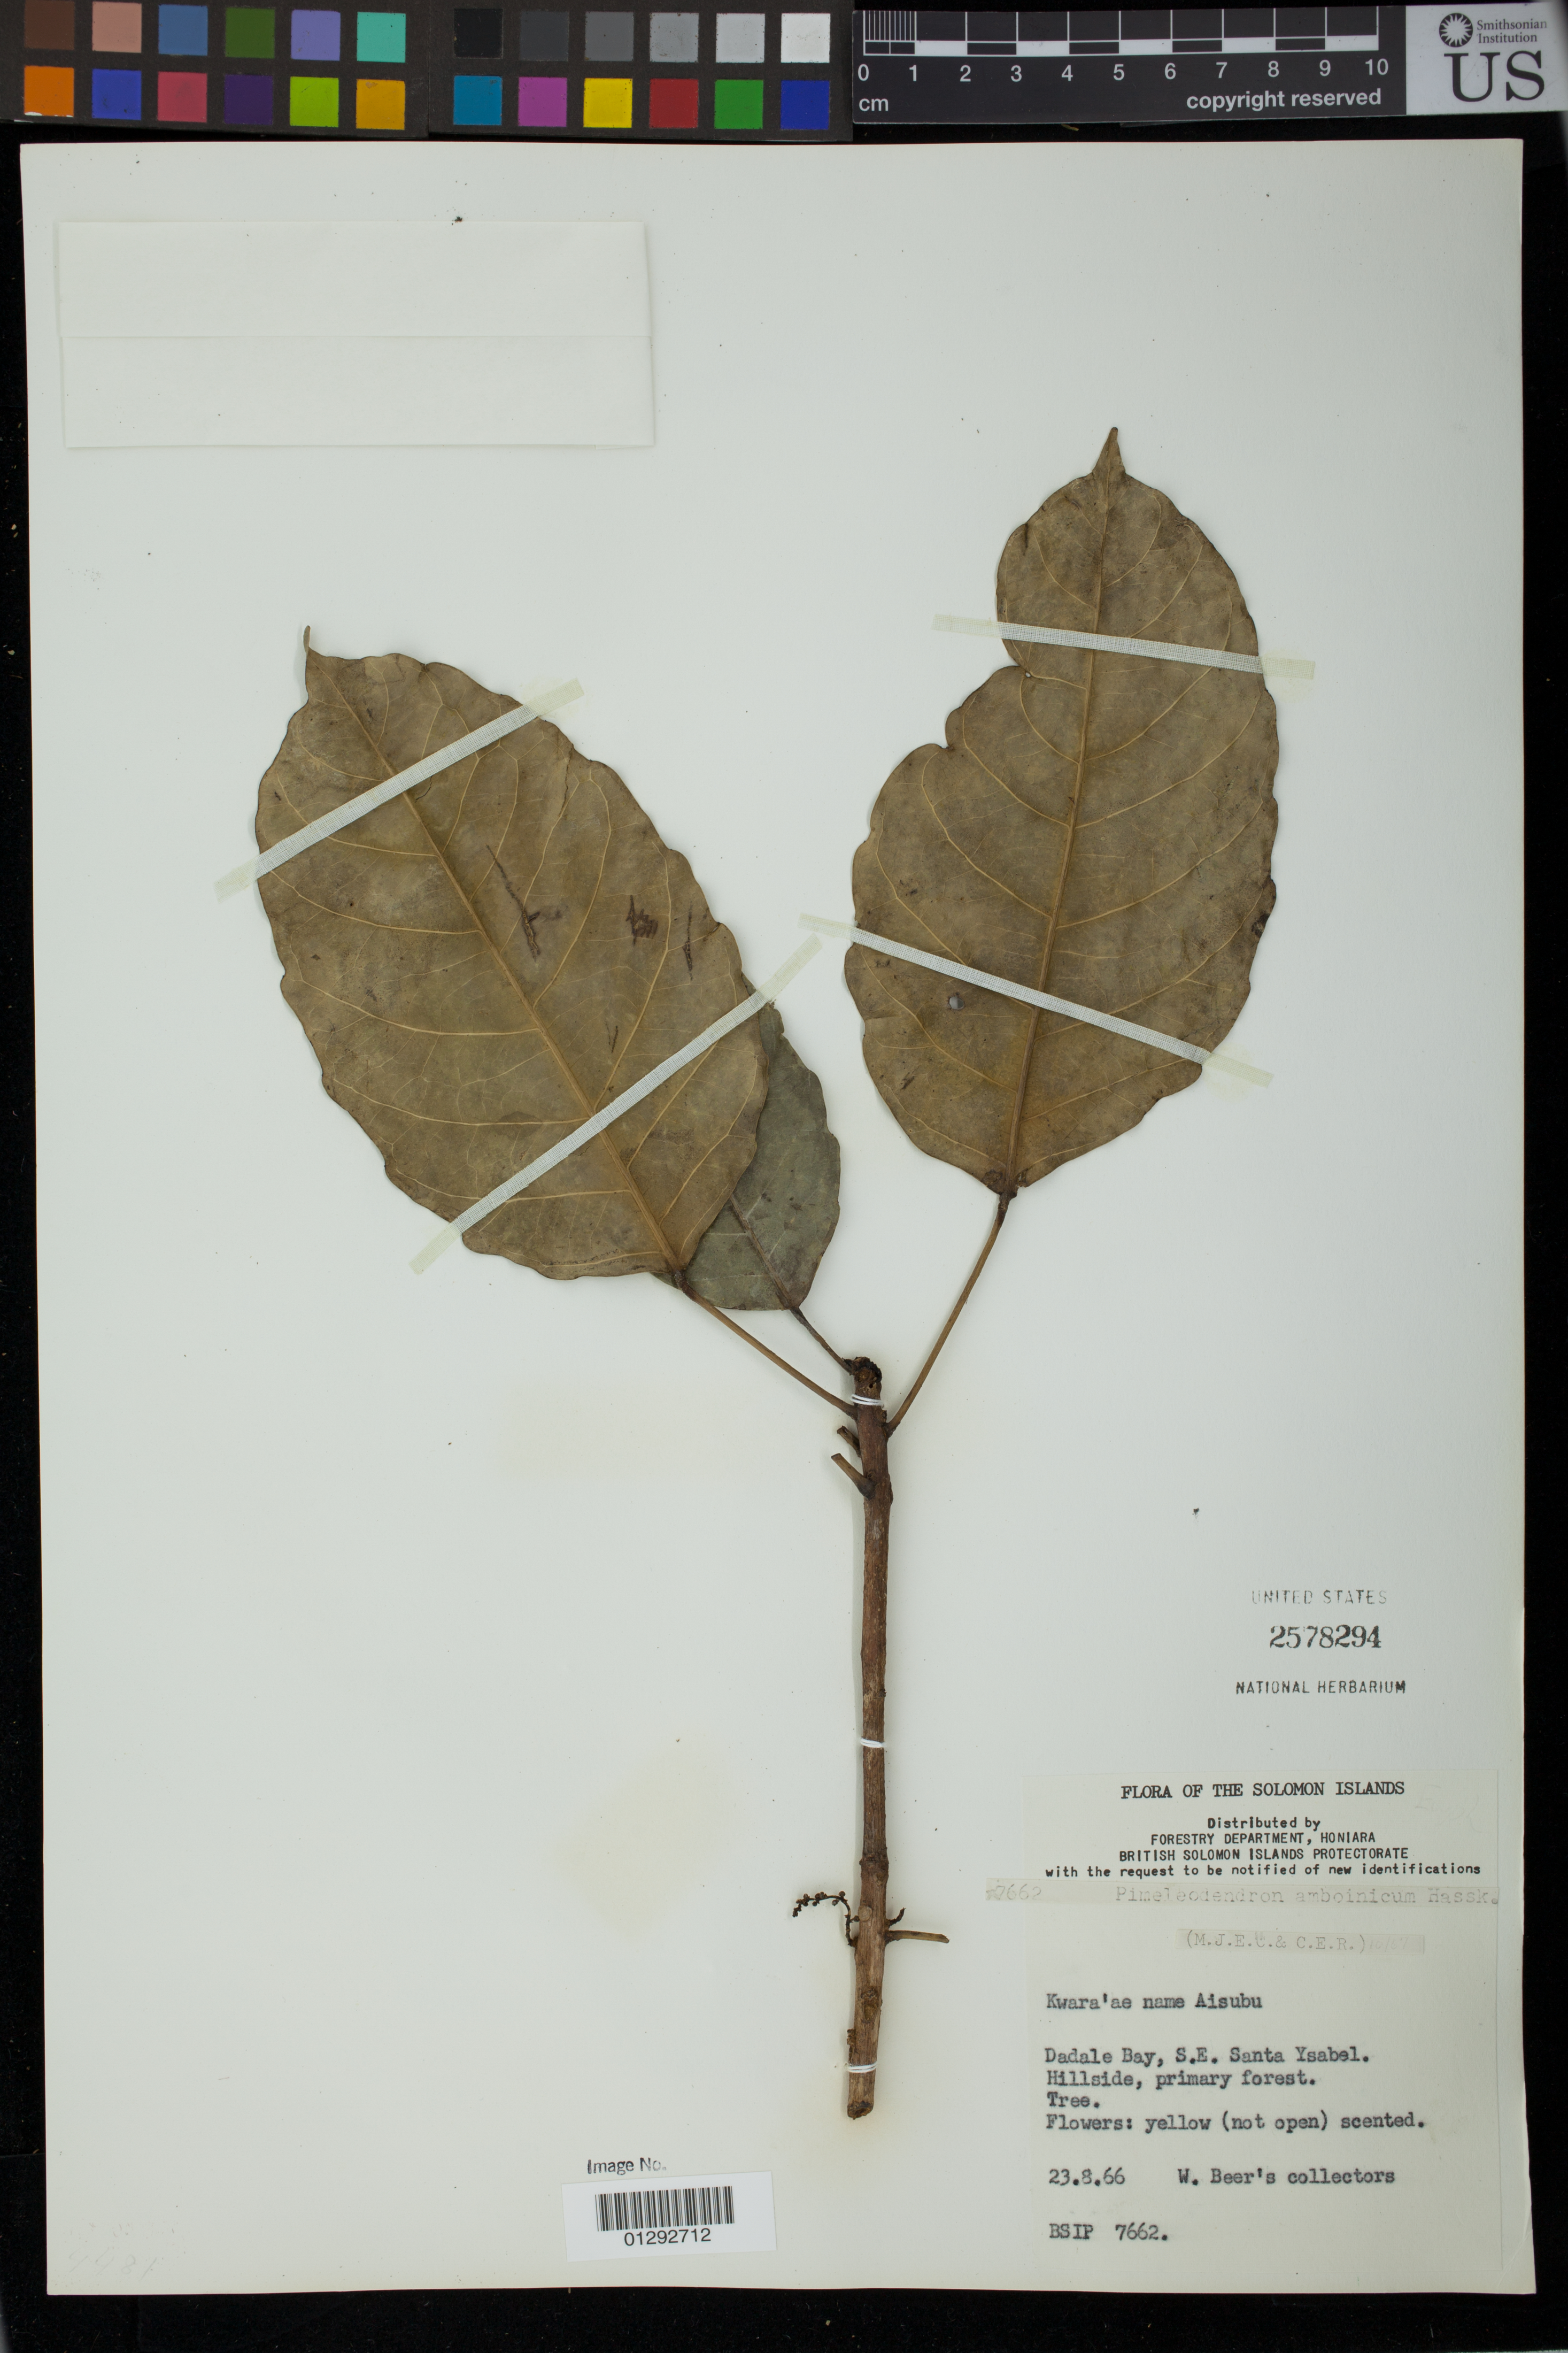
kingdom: Plantae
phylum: Tracheophyta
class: Magnoliopsida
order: Malpighiales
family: Euphorbiaceae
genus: Pimelodendron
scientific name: Pimelodendron amboinicum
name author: Hassk.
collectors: W. Beer's Collectors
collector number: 7662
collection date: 1966-08-23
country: Solomon Islands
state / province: Isabel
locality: Dadale Bay, S.E. Santa Ysabel.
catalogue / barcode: US 2578294